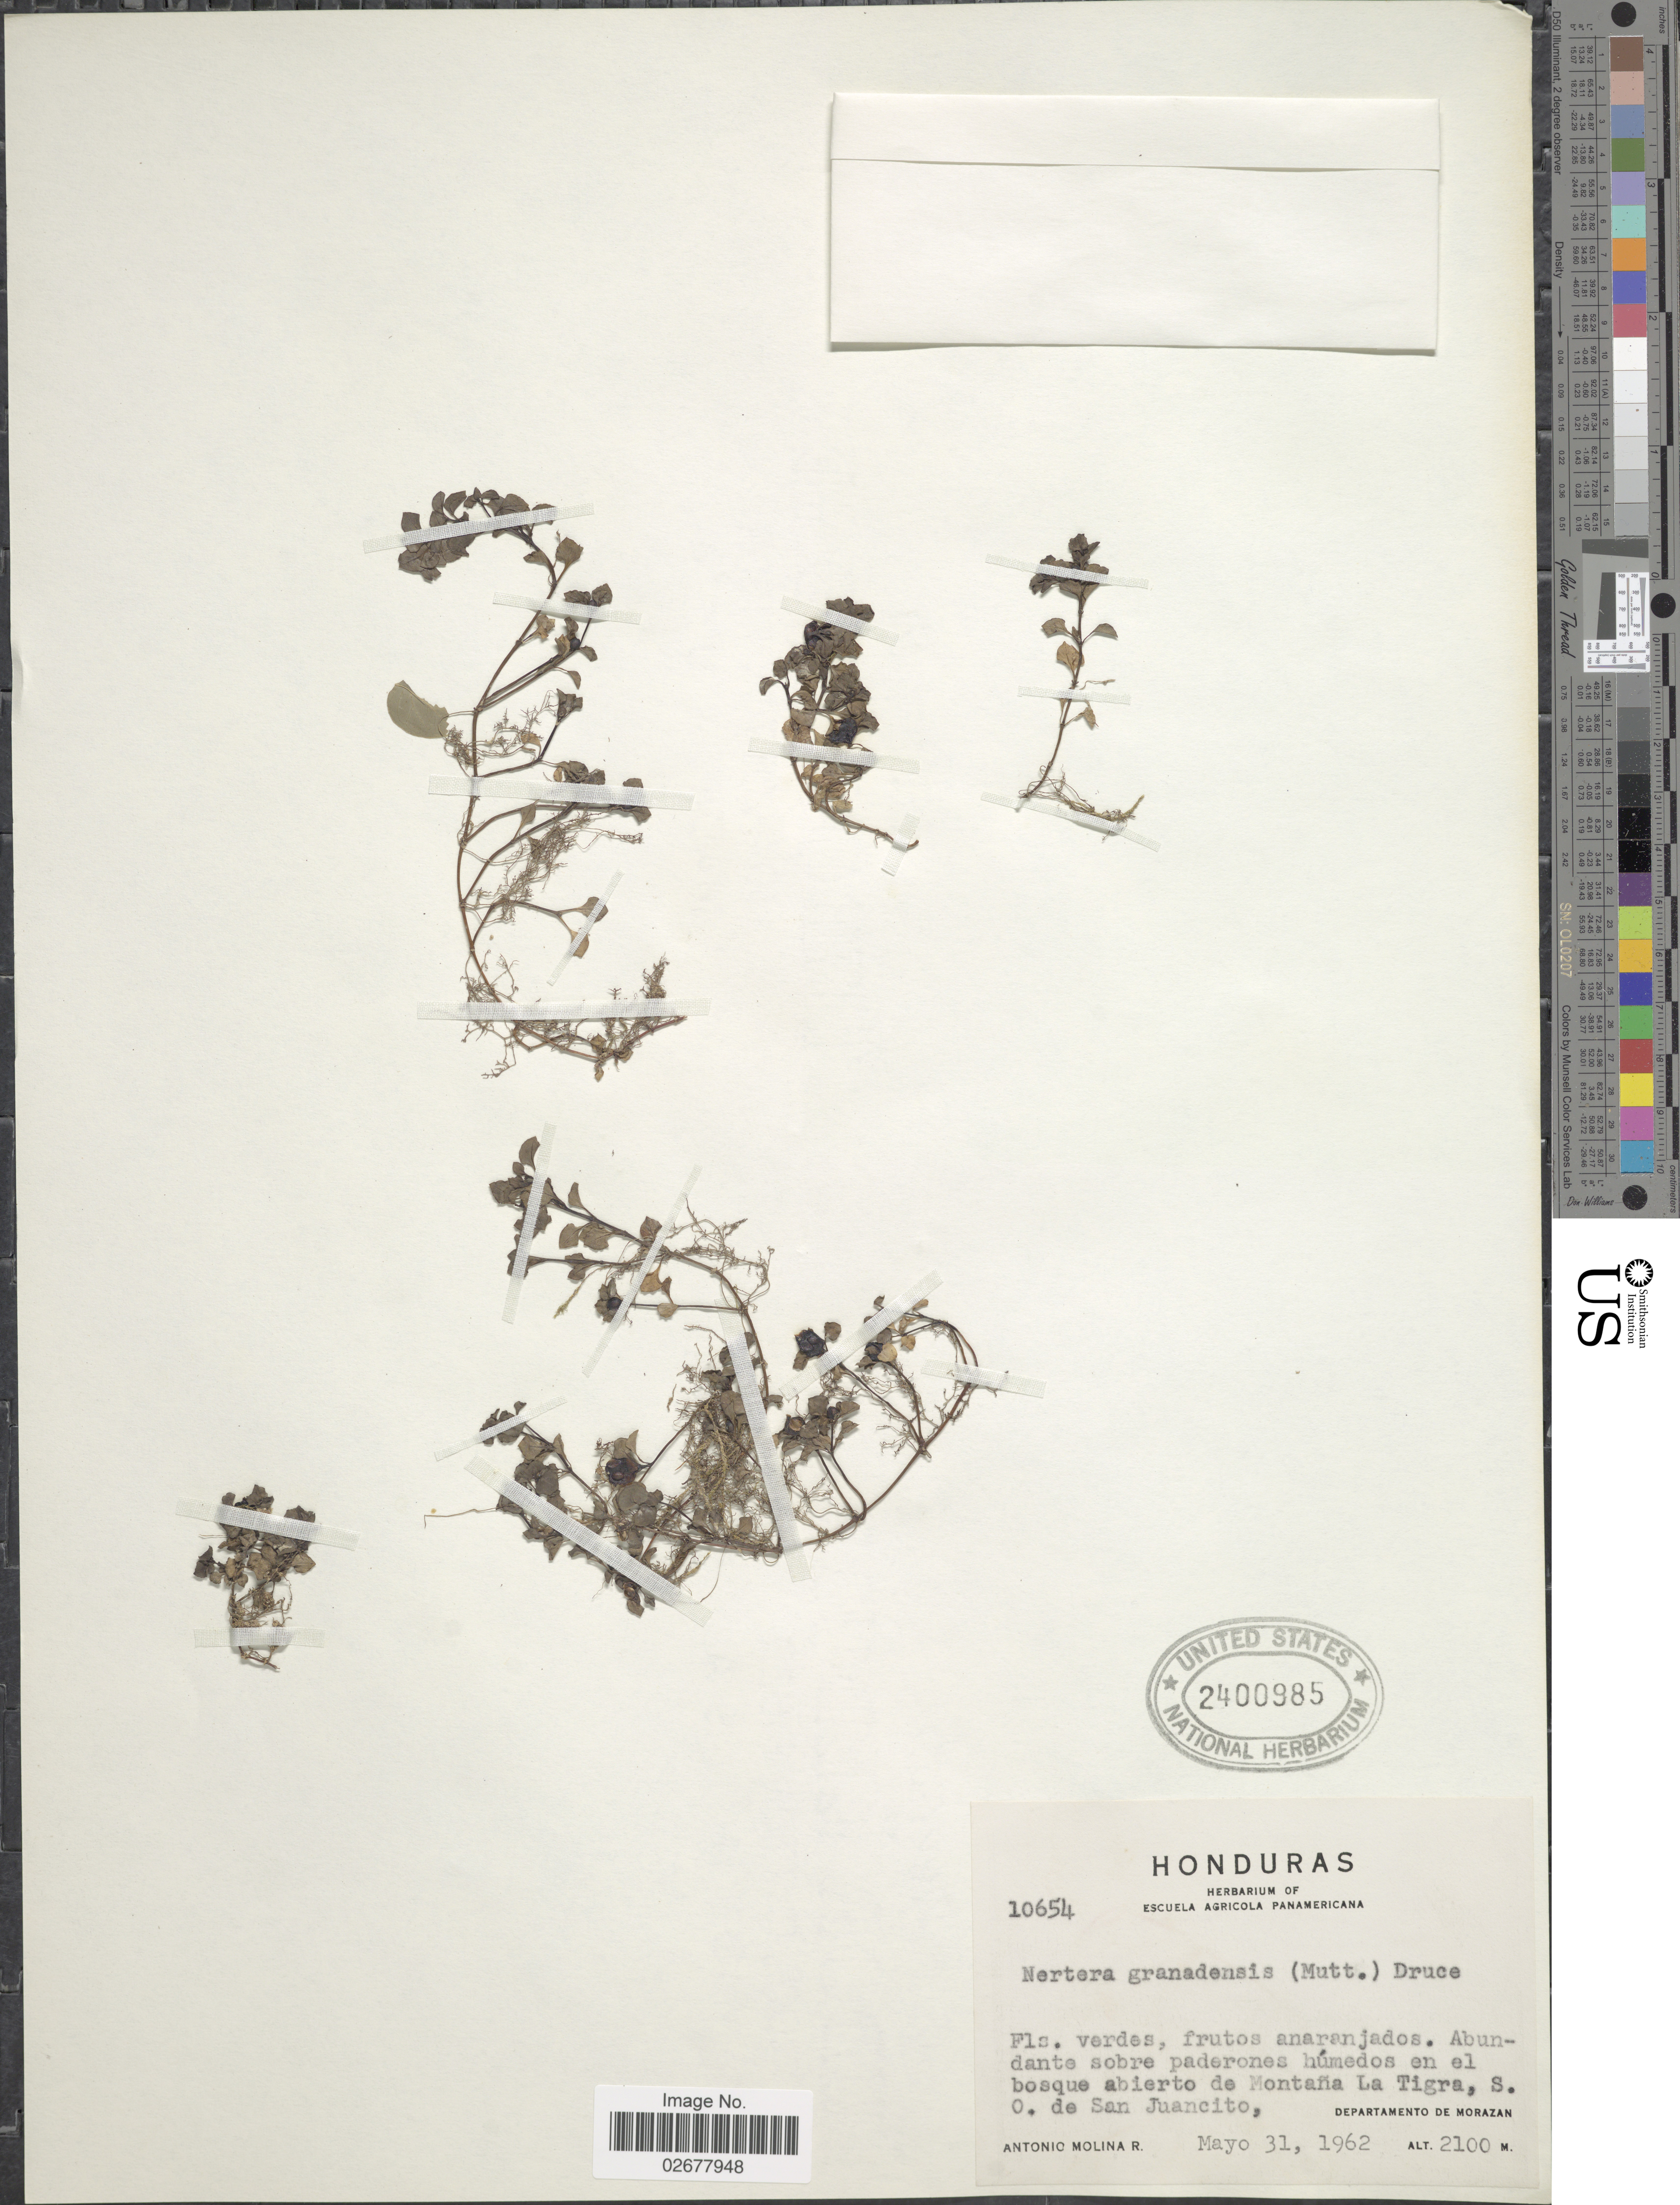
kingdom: Plantae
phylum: Tracheophyta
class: Magnoliopsida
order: Gentianales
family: Rubiaceae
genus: Nertera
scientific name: Nertera depressa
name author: Banks & Sol. ex Gaertn.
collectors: A. Molina R.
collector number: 10654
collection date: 1962-05-31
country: Honduras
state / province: Fco. Morazán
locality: Abundante sobre paderones húmedos en el bosque abierto de Montaña La Tigra, S.O. de San Juancito, Departamento de Morazan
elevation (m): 2100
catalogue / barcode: US 2400985